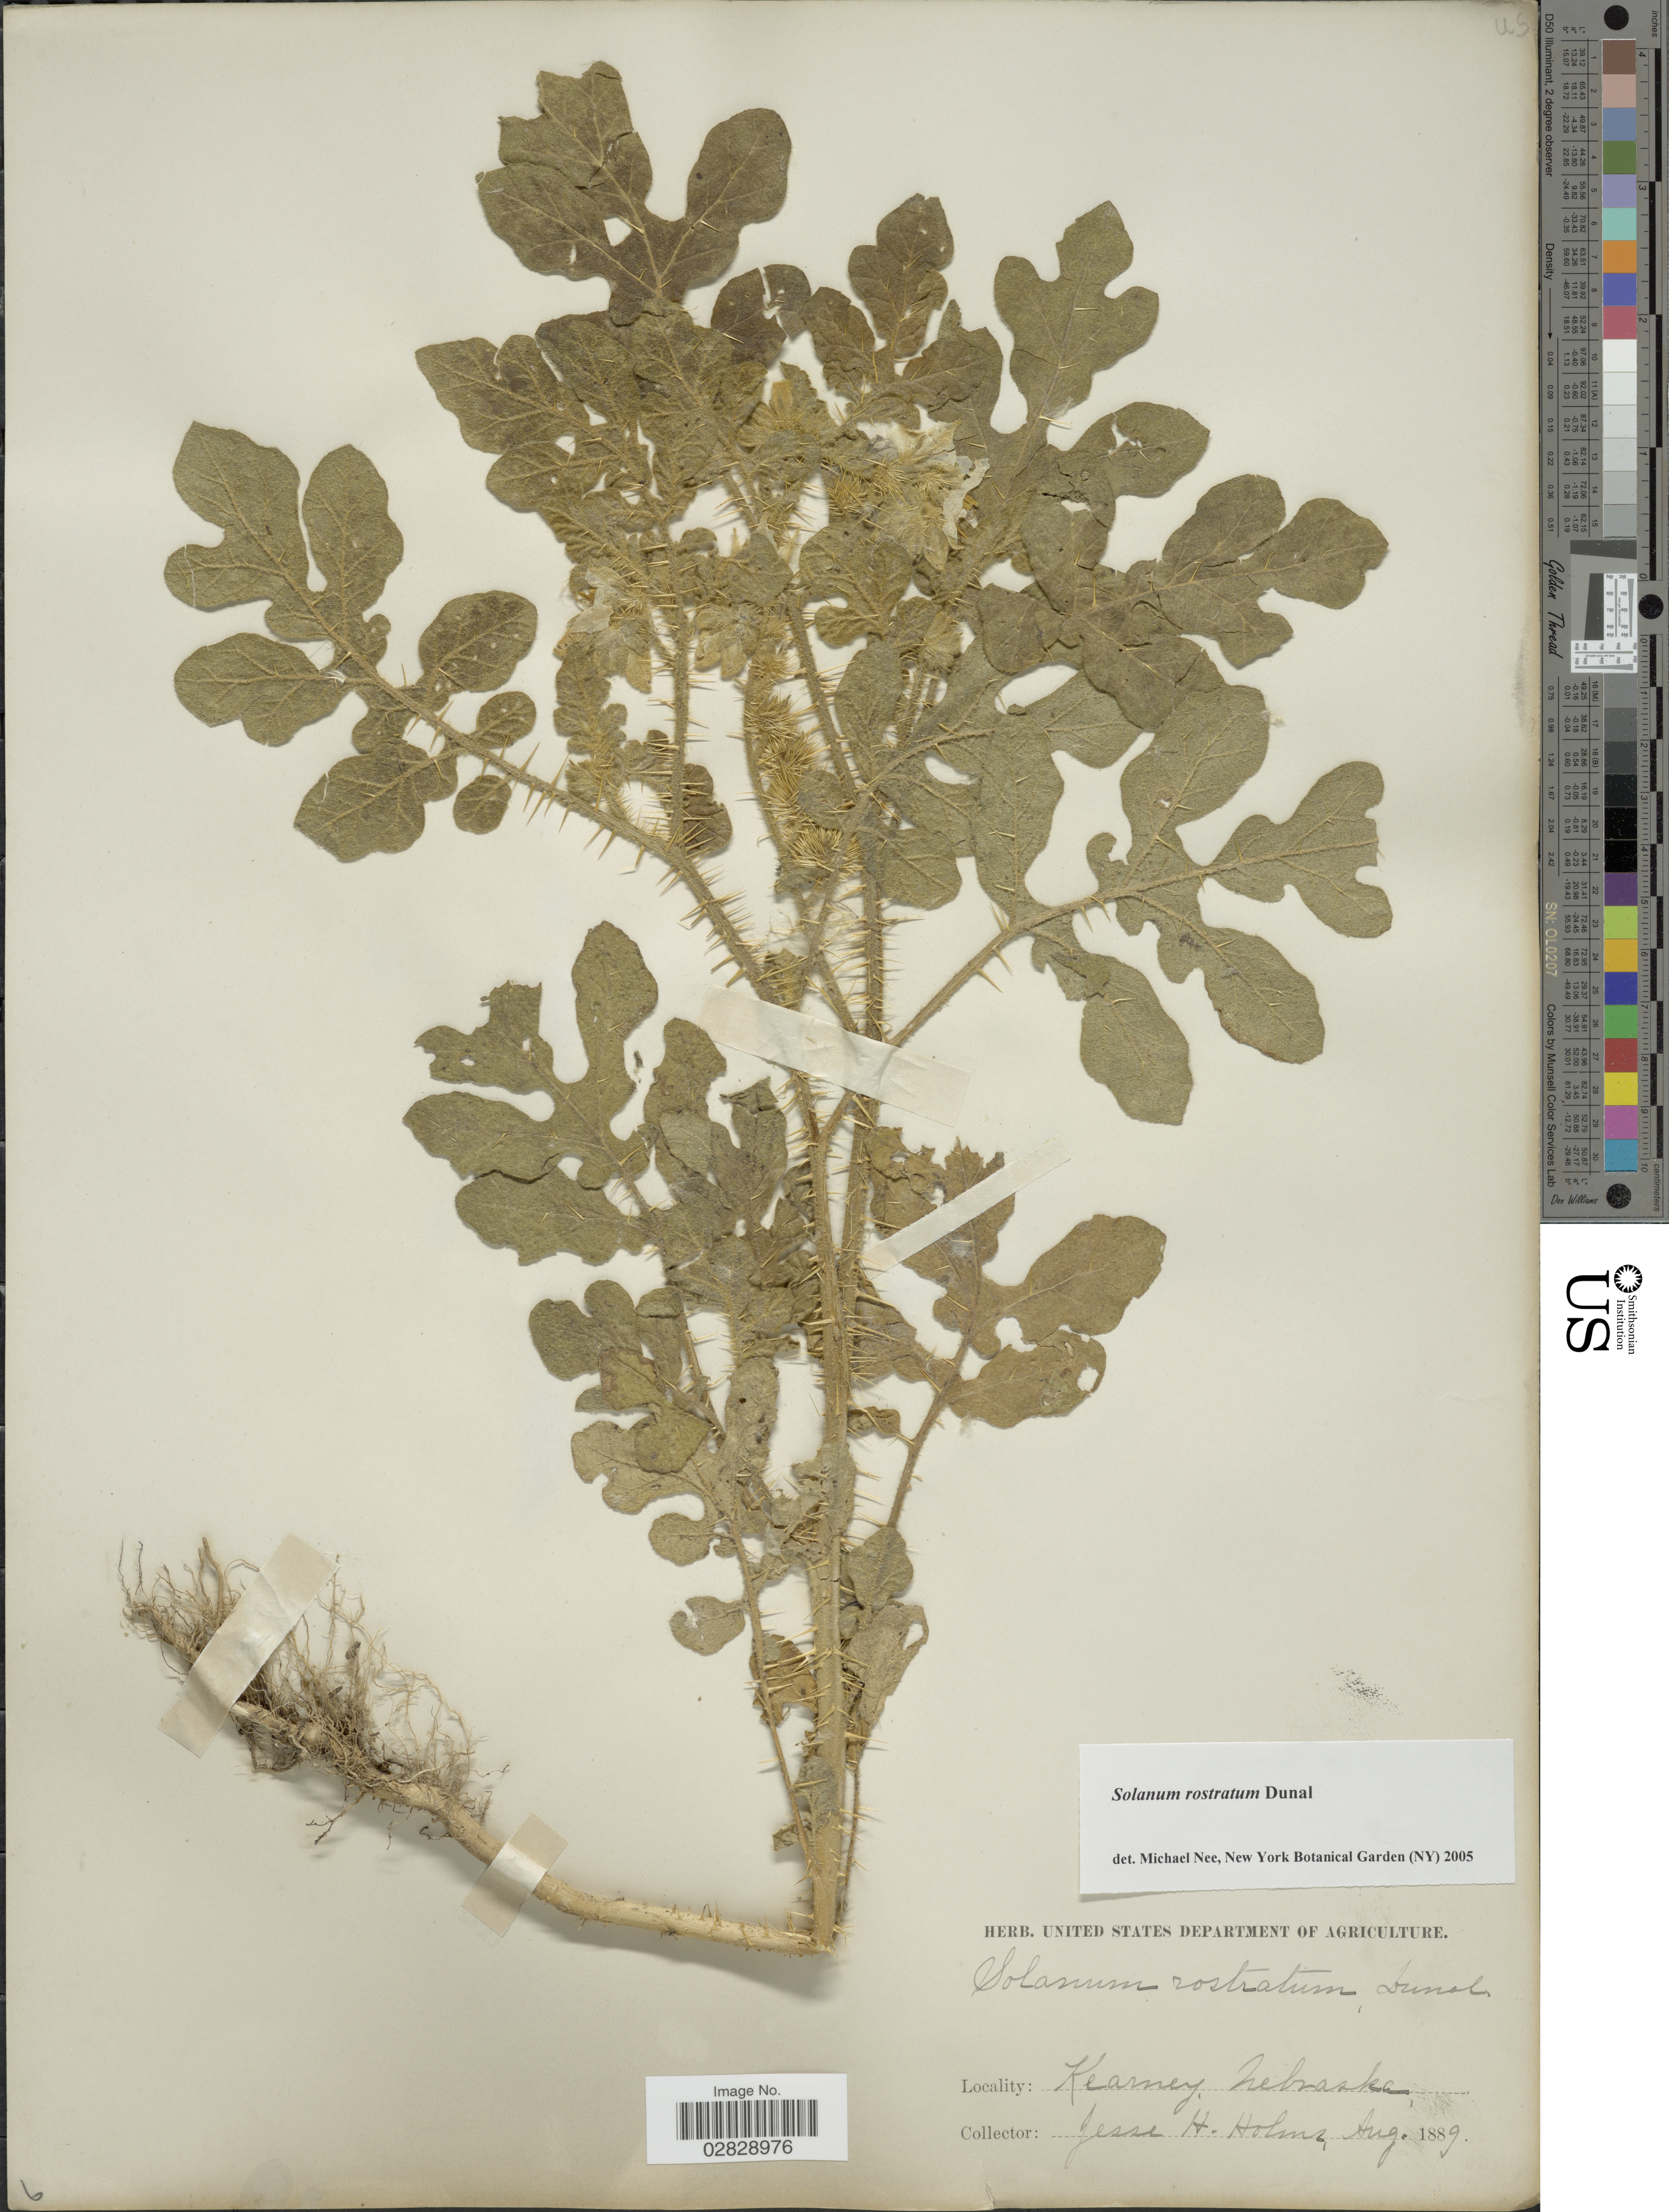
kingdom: Plantae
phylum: Tracheophyta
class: Magnoliopsida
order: Solanales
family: Solanaceae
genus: Solanum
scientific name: Solanum rostratum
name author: Dunal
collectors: J. H. Holms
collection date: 1889-08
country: United States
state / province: Nebraska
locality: Kearney